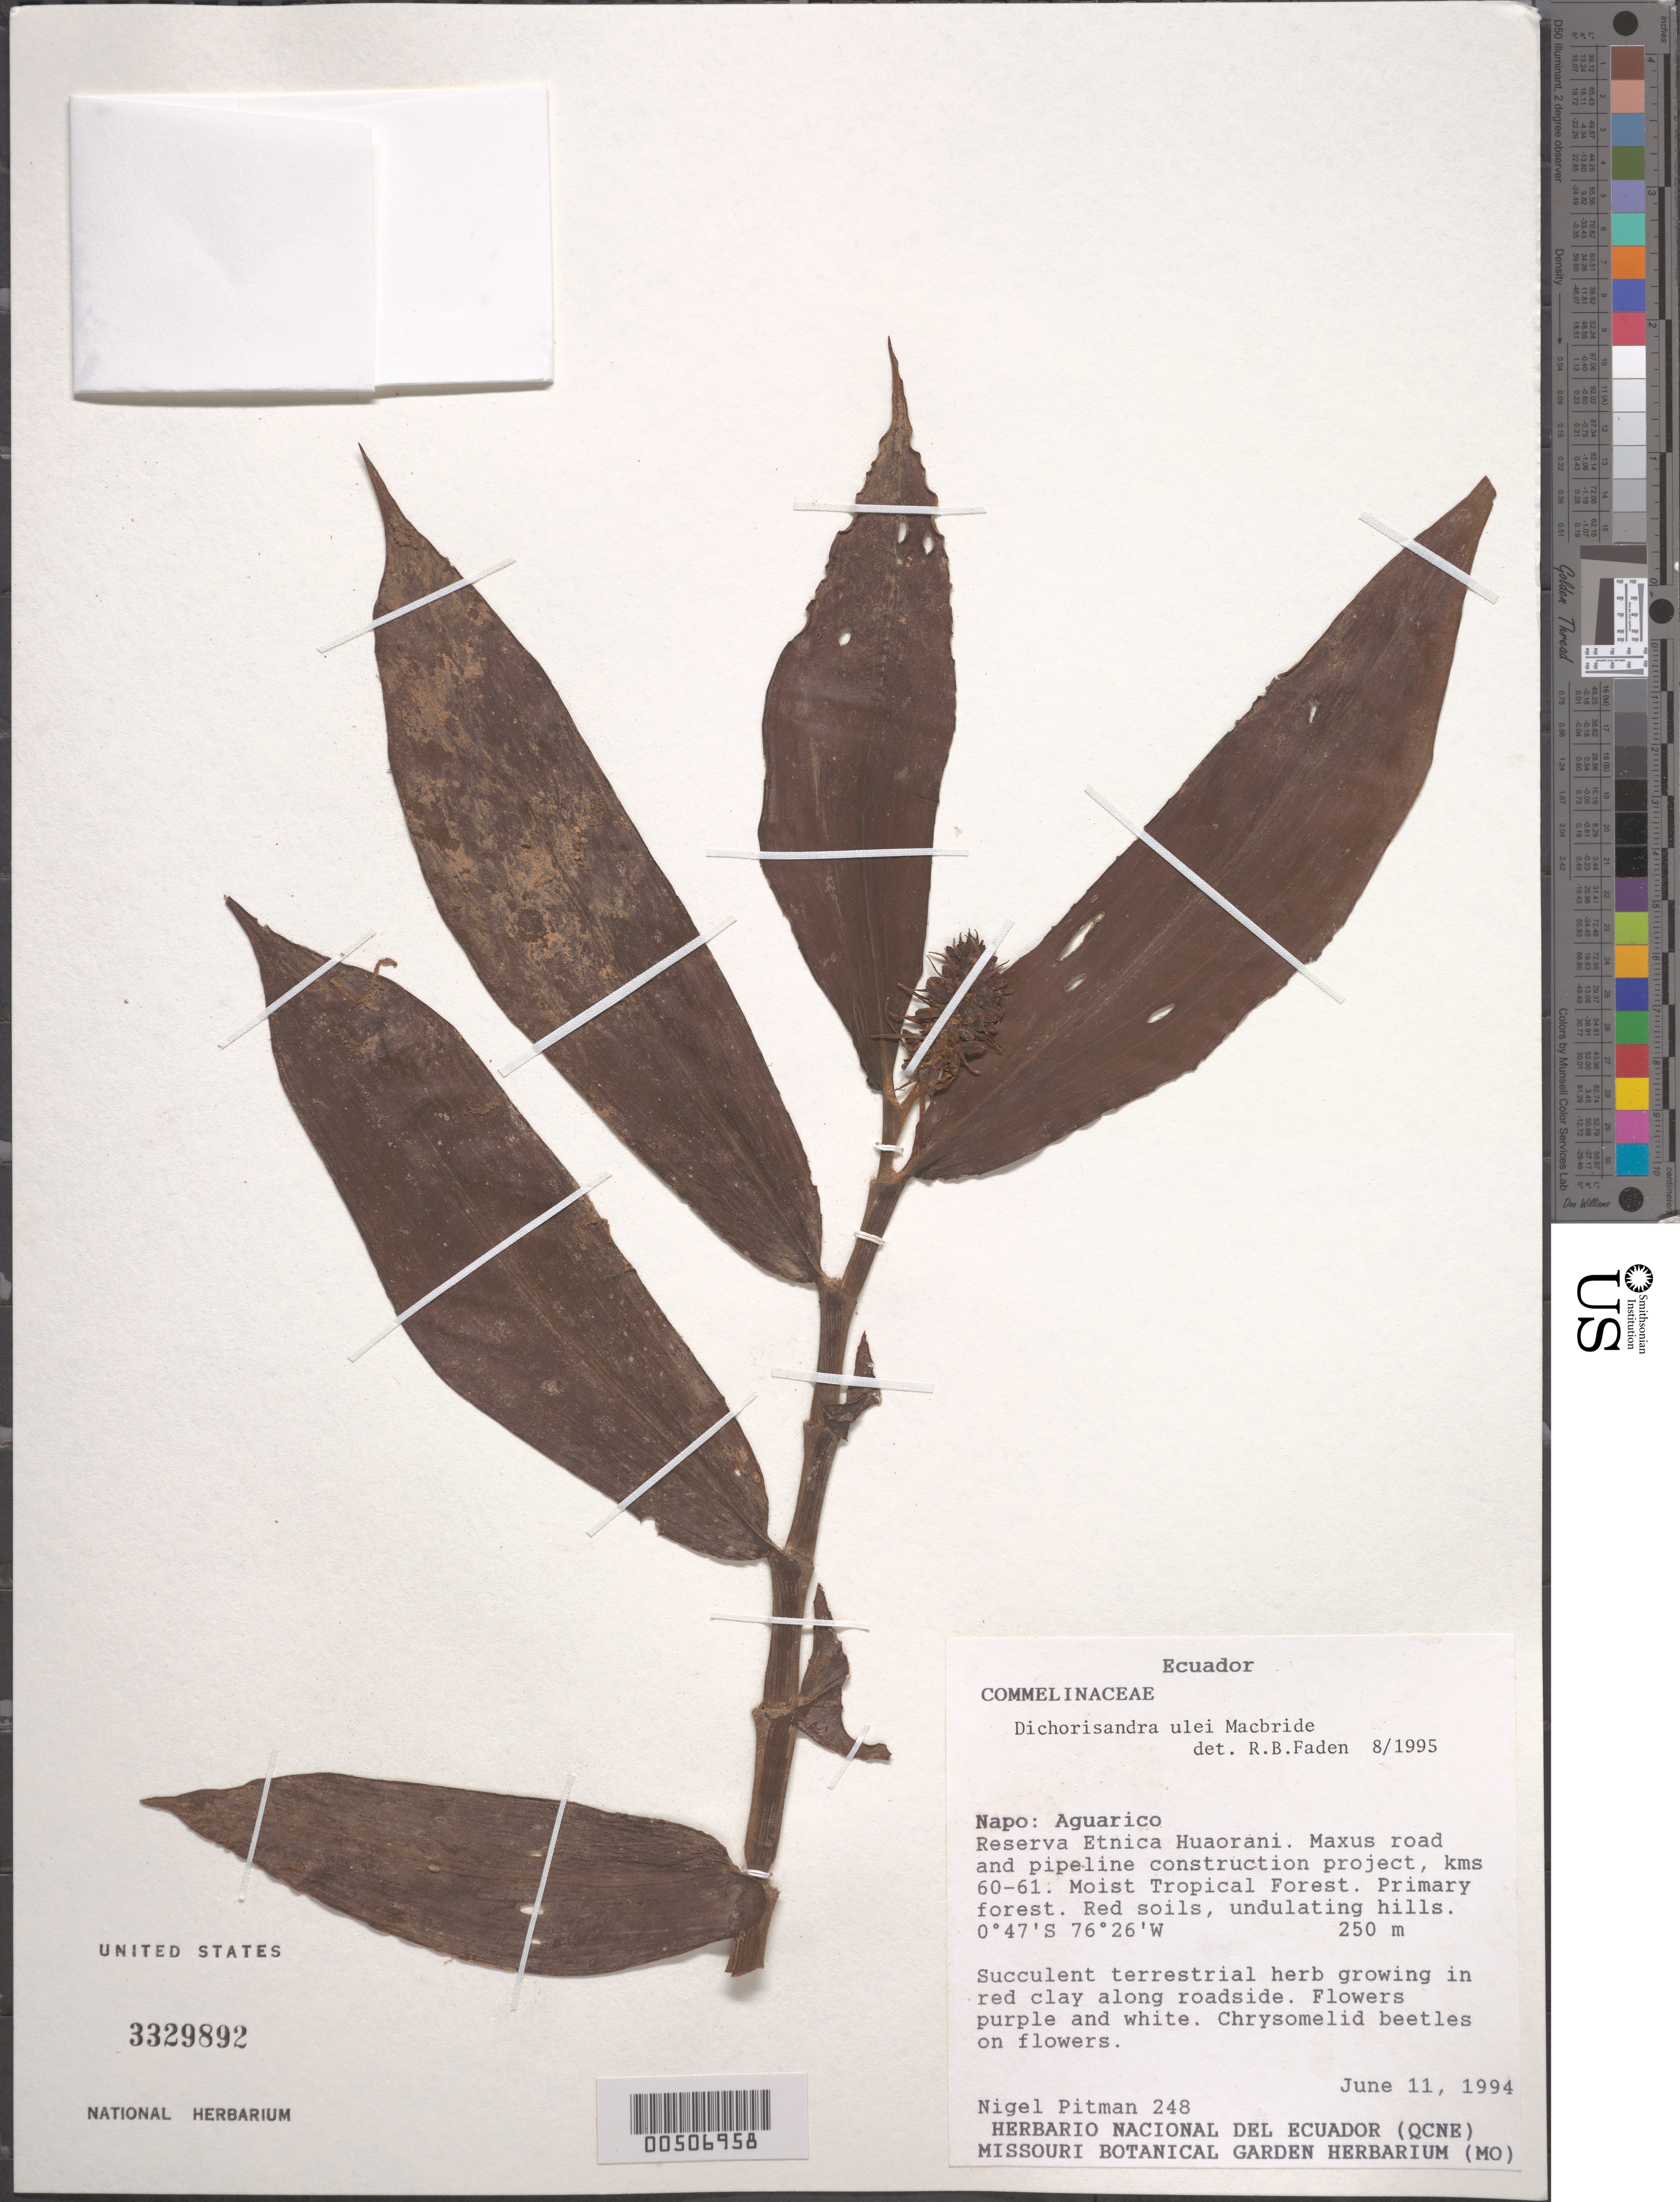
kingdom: Plantae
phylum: Tracheophyta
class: Liliopsida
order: Commelinales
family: Commelinaceae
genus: Dichorisandra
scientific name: Dichorisandra ulei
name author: J.F. Macbr.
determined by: Faden, Robert B., (US), Smithsonian Institution - National Museum of Natural History (UNITED STATES)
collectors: N. Pitman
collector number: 248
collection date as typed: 11 Jun 1994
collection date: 1994-06-11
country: Ecuador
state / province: Napo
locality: AguaRico, etnica huaorani Reserve.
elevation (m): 250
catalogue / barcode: US 3329892